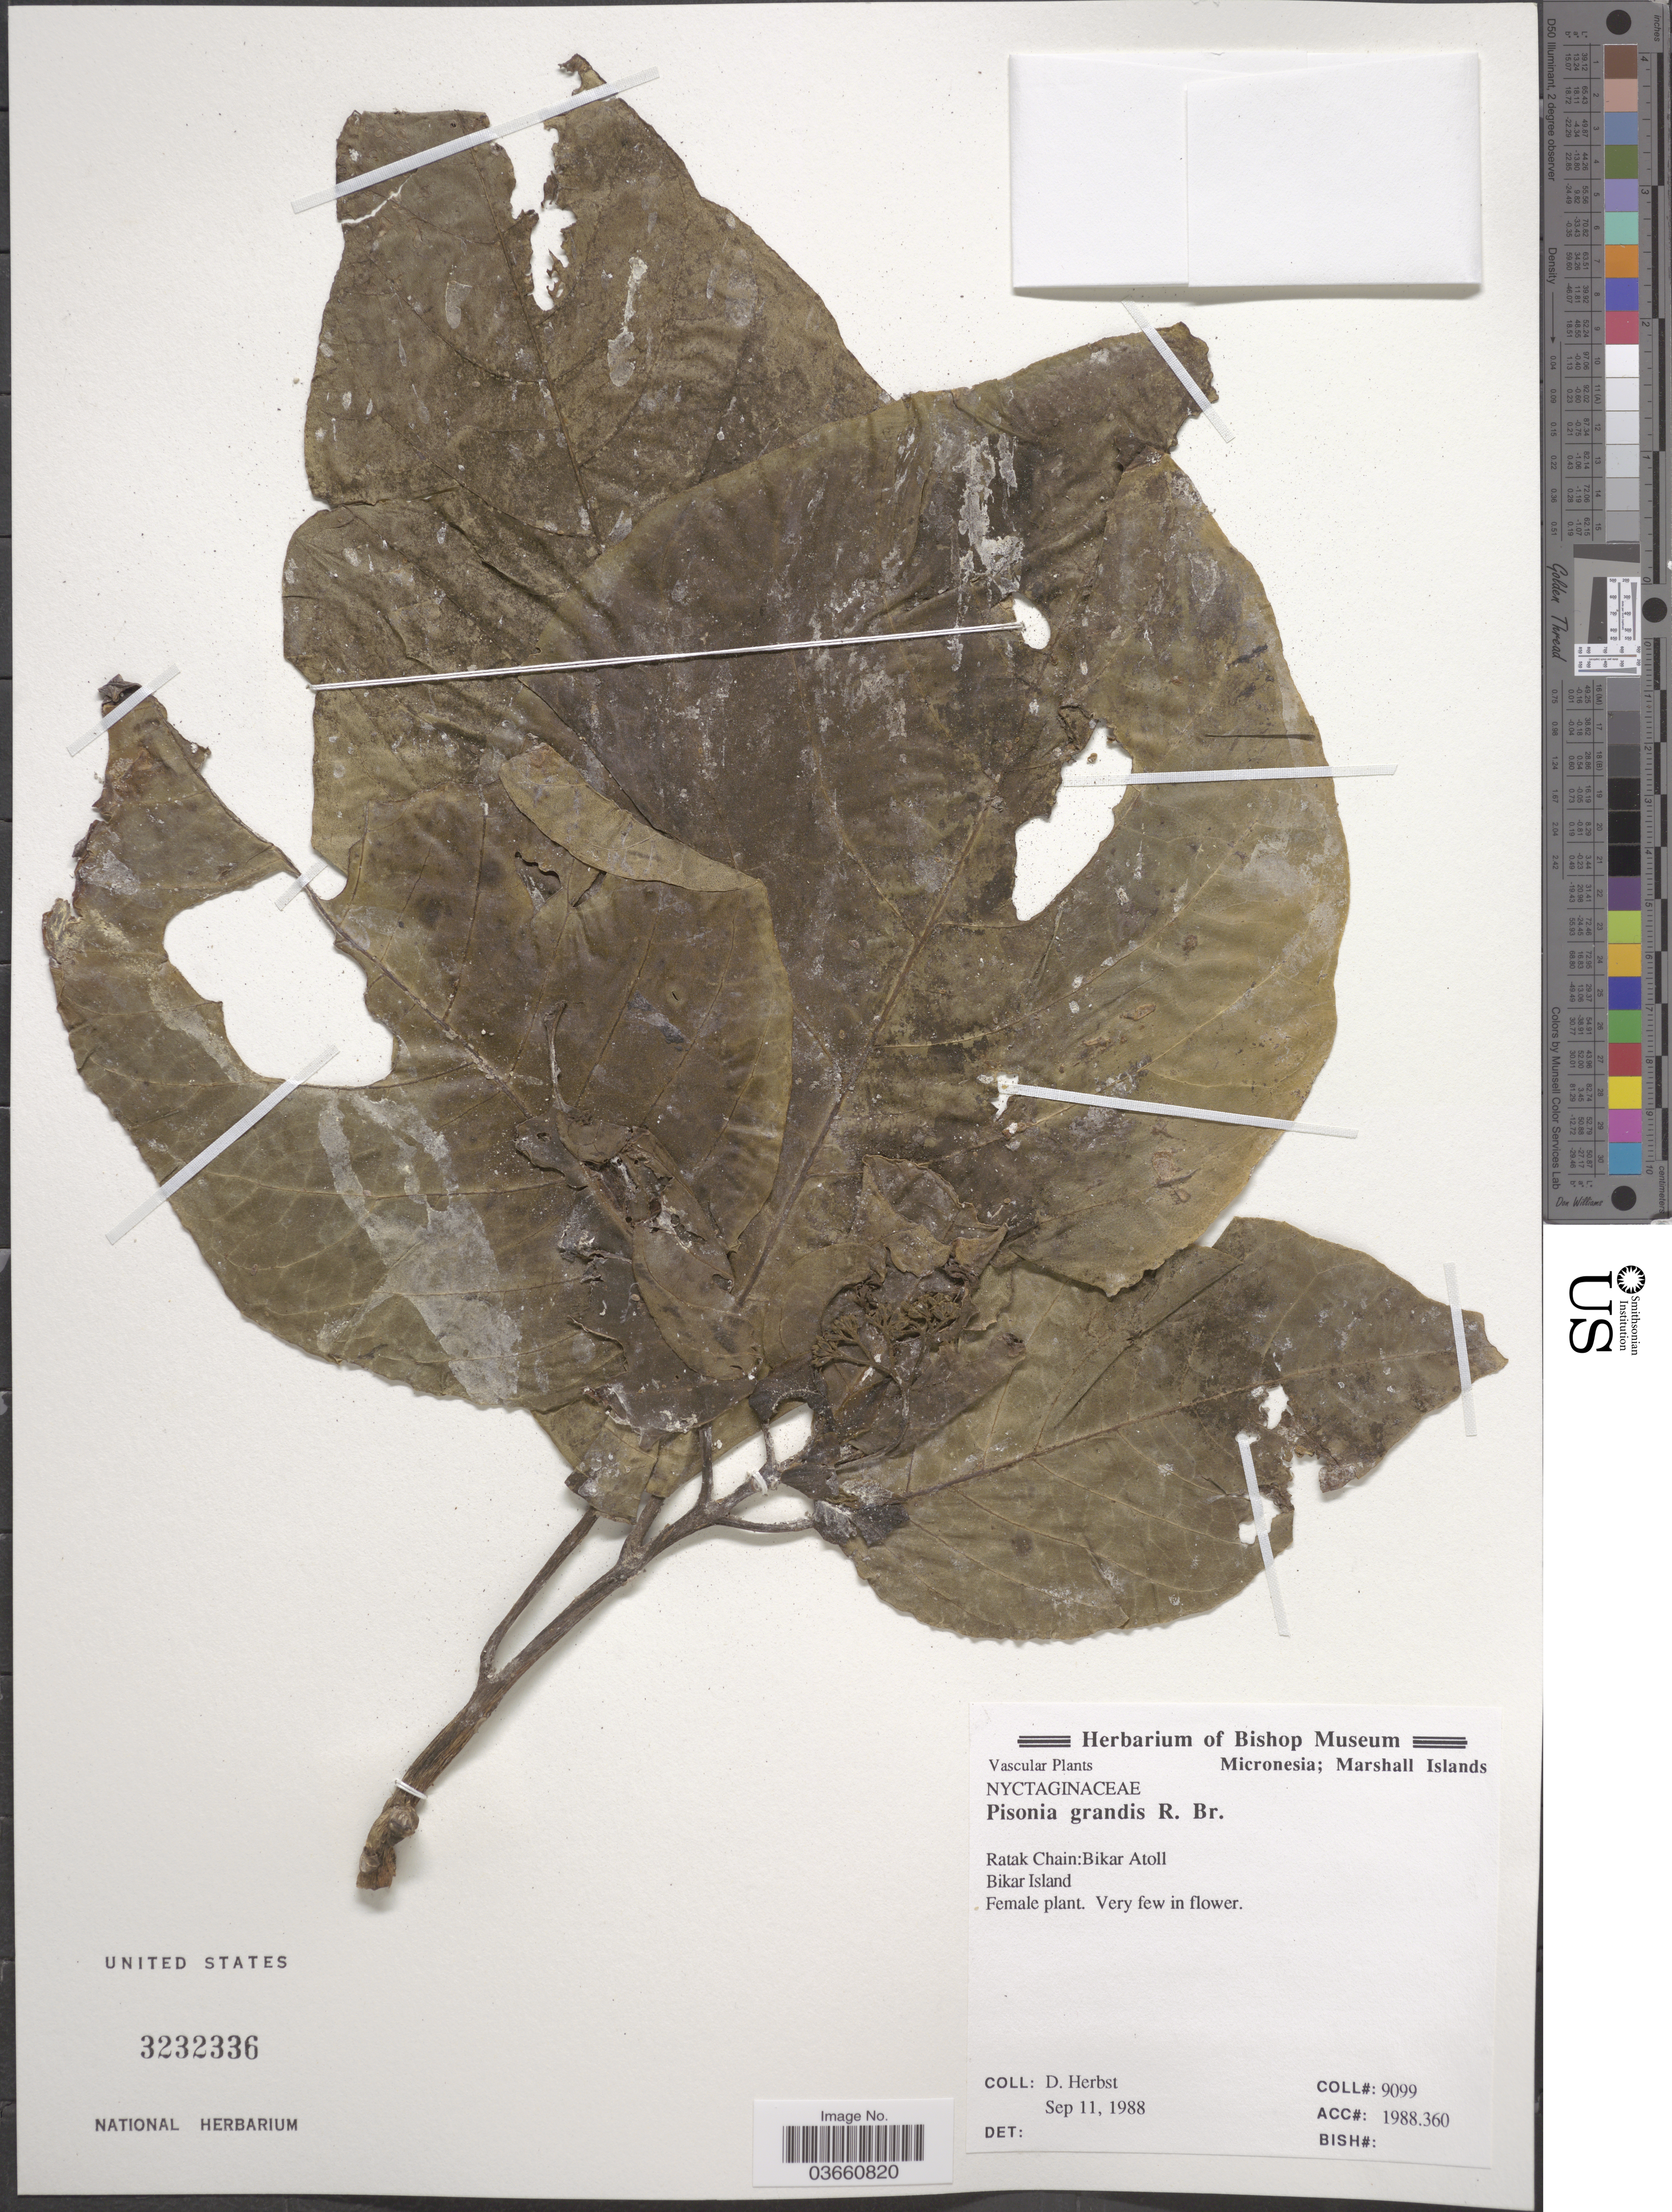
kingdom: Plantae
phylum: Tracheophyta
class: Magnoliopsida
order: Caryophyllales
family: Nyctaginaceae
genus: Pisonia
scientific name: Pisonia grandis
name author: R. Br.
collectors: D. Herbst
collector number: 9099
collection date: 1988-09-11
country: Marshall Islands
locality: Micronesia. Ratak Chain: Bikar Atoll. Bikar Island.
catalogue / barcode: US 3232336